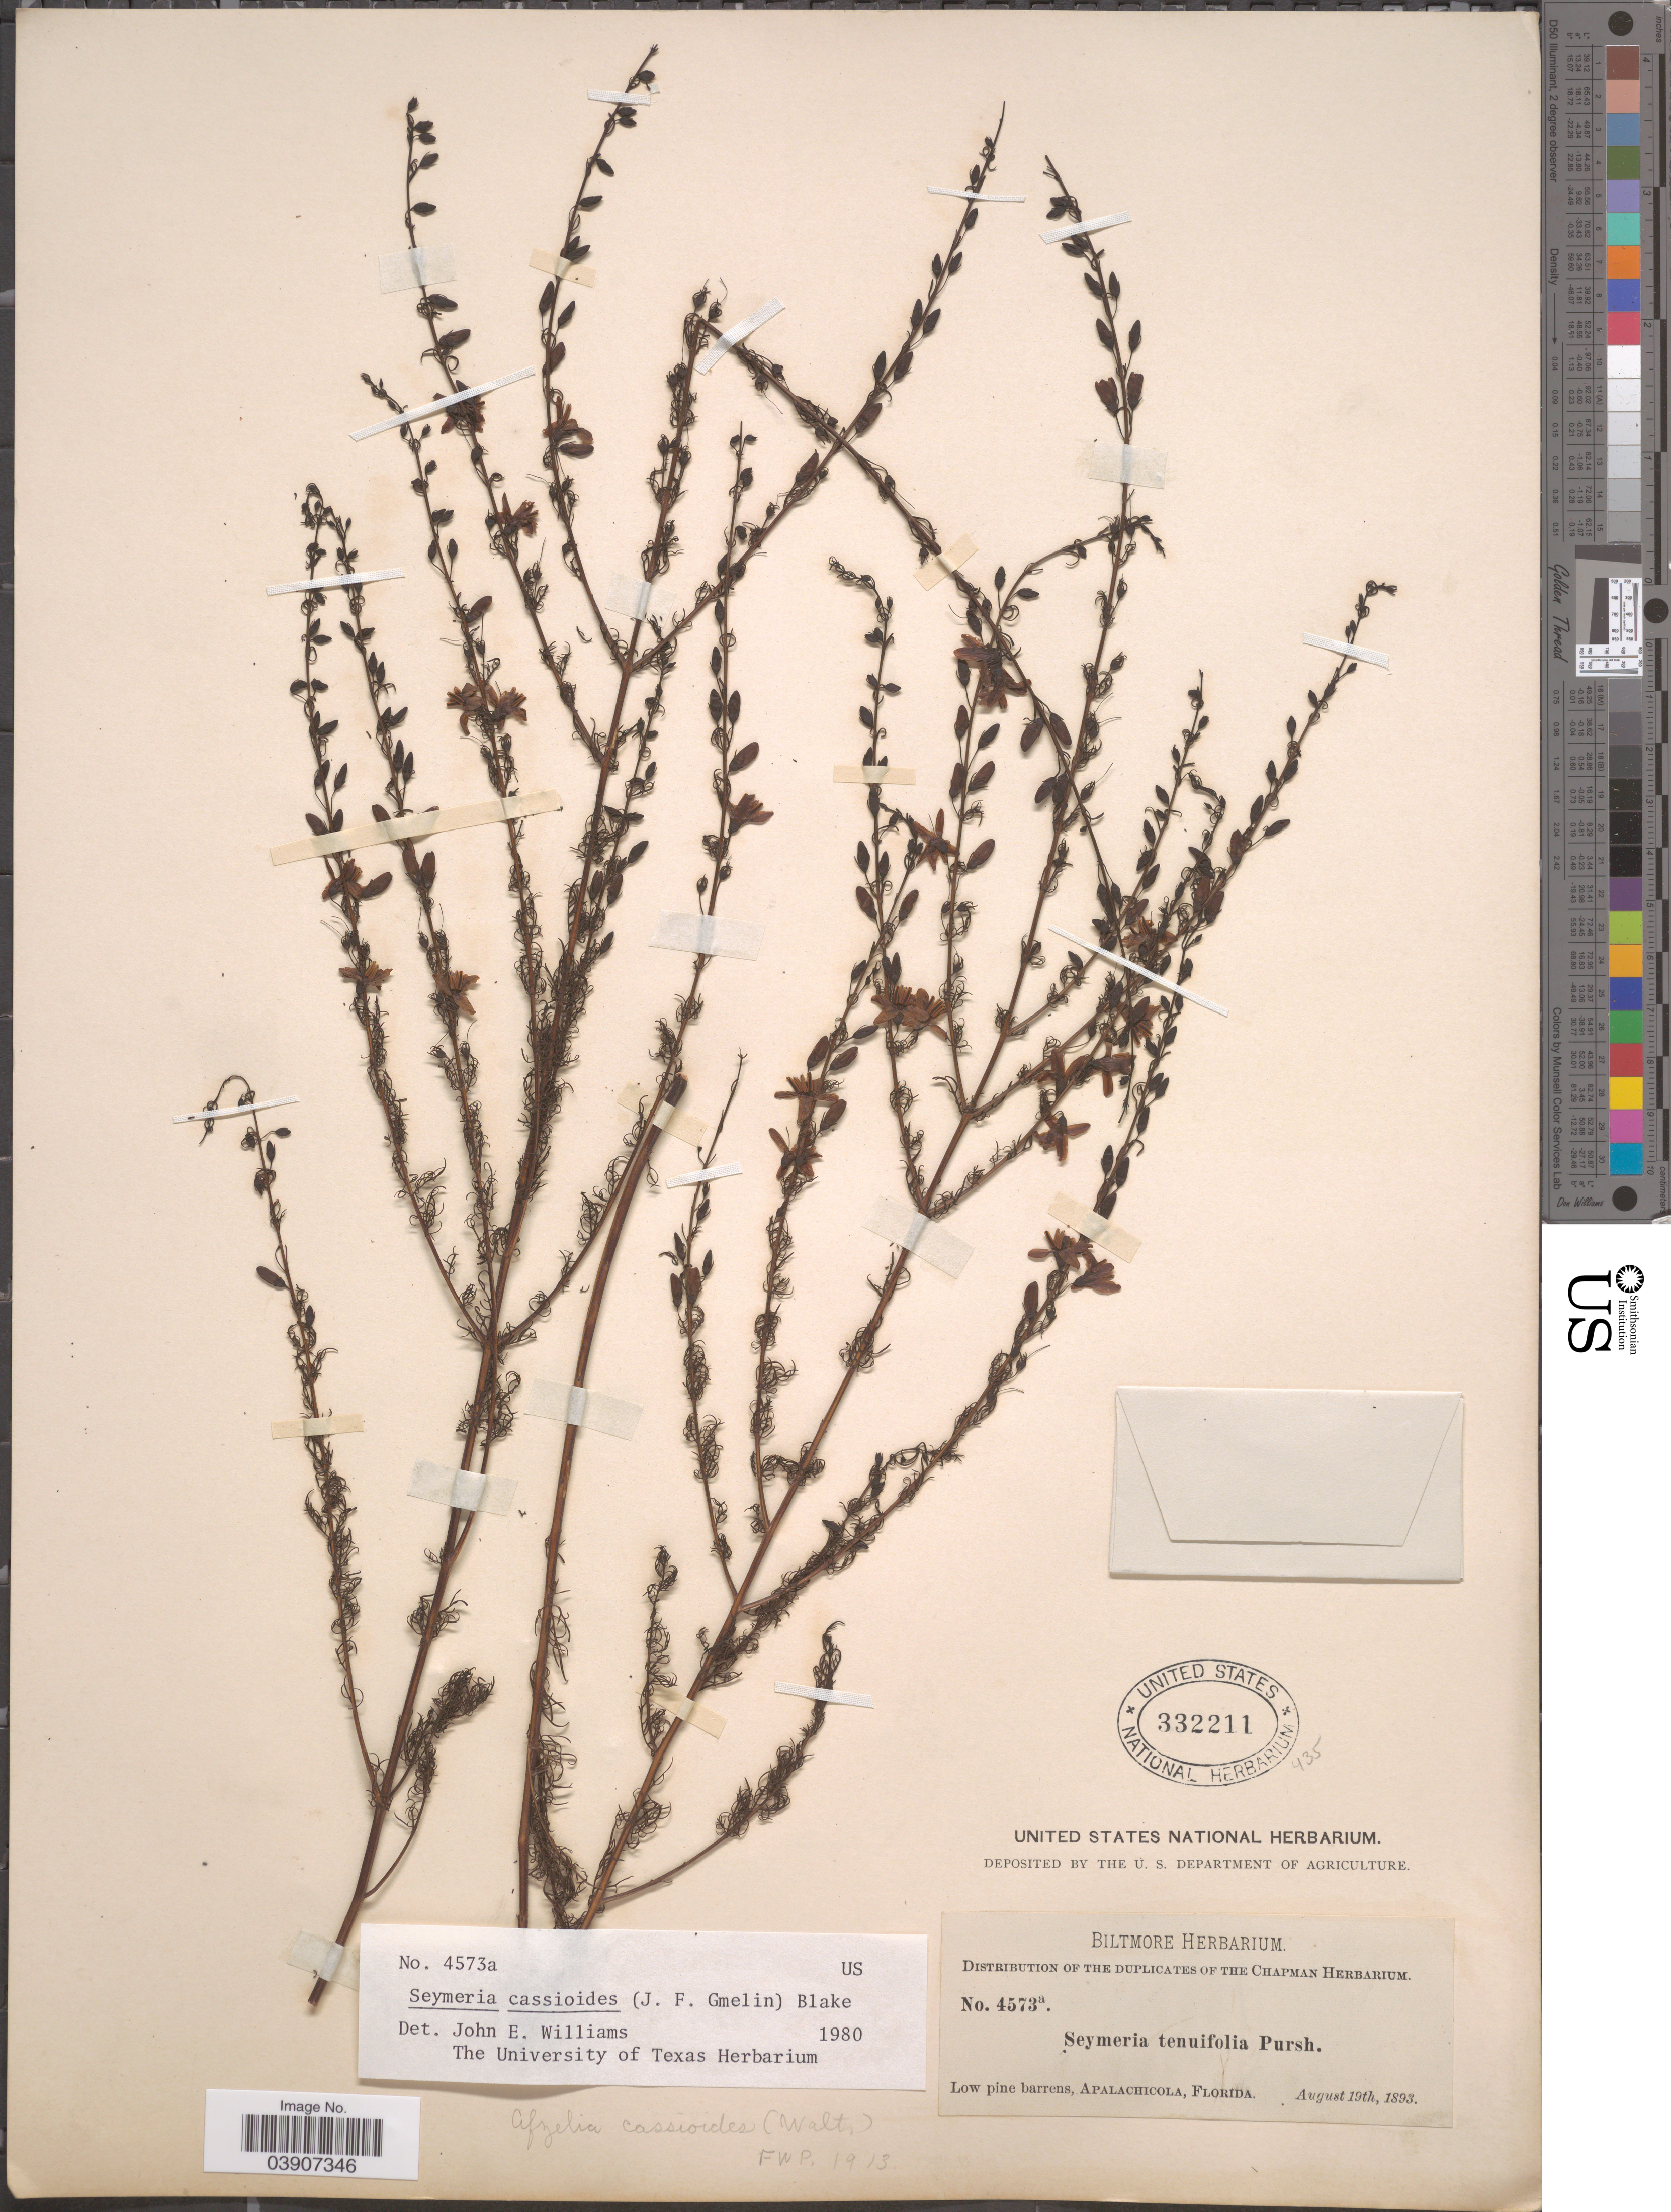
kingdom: Plantae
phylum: Tracheophyta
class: Magnoliopsida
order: Lamiales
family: Orobanchaceae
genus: Seymeria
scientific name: Seymeria cassioides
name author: (J.F. Gmel.) S.F. Blake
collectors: ex herb. Biltmore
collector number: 4573a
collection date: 1893-08-19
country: United States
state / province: Florida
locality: Low pine barrens, Apalachicola.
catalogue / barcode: US 332211